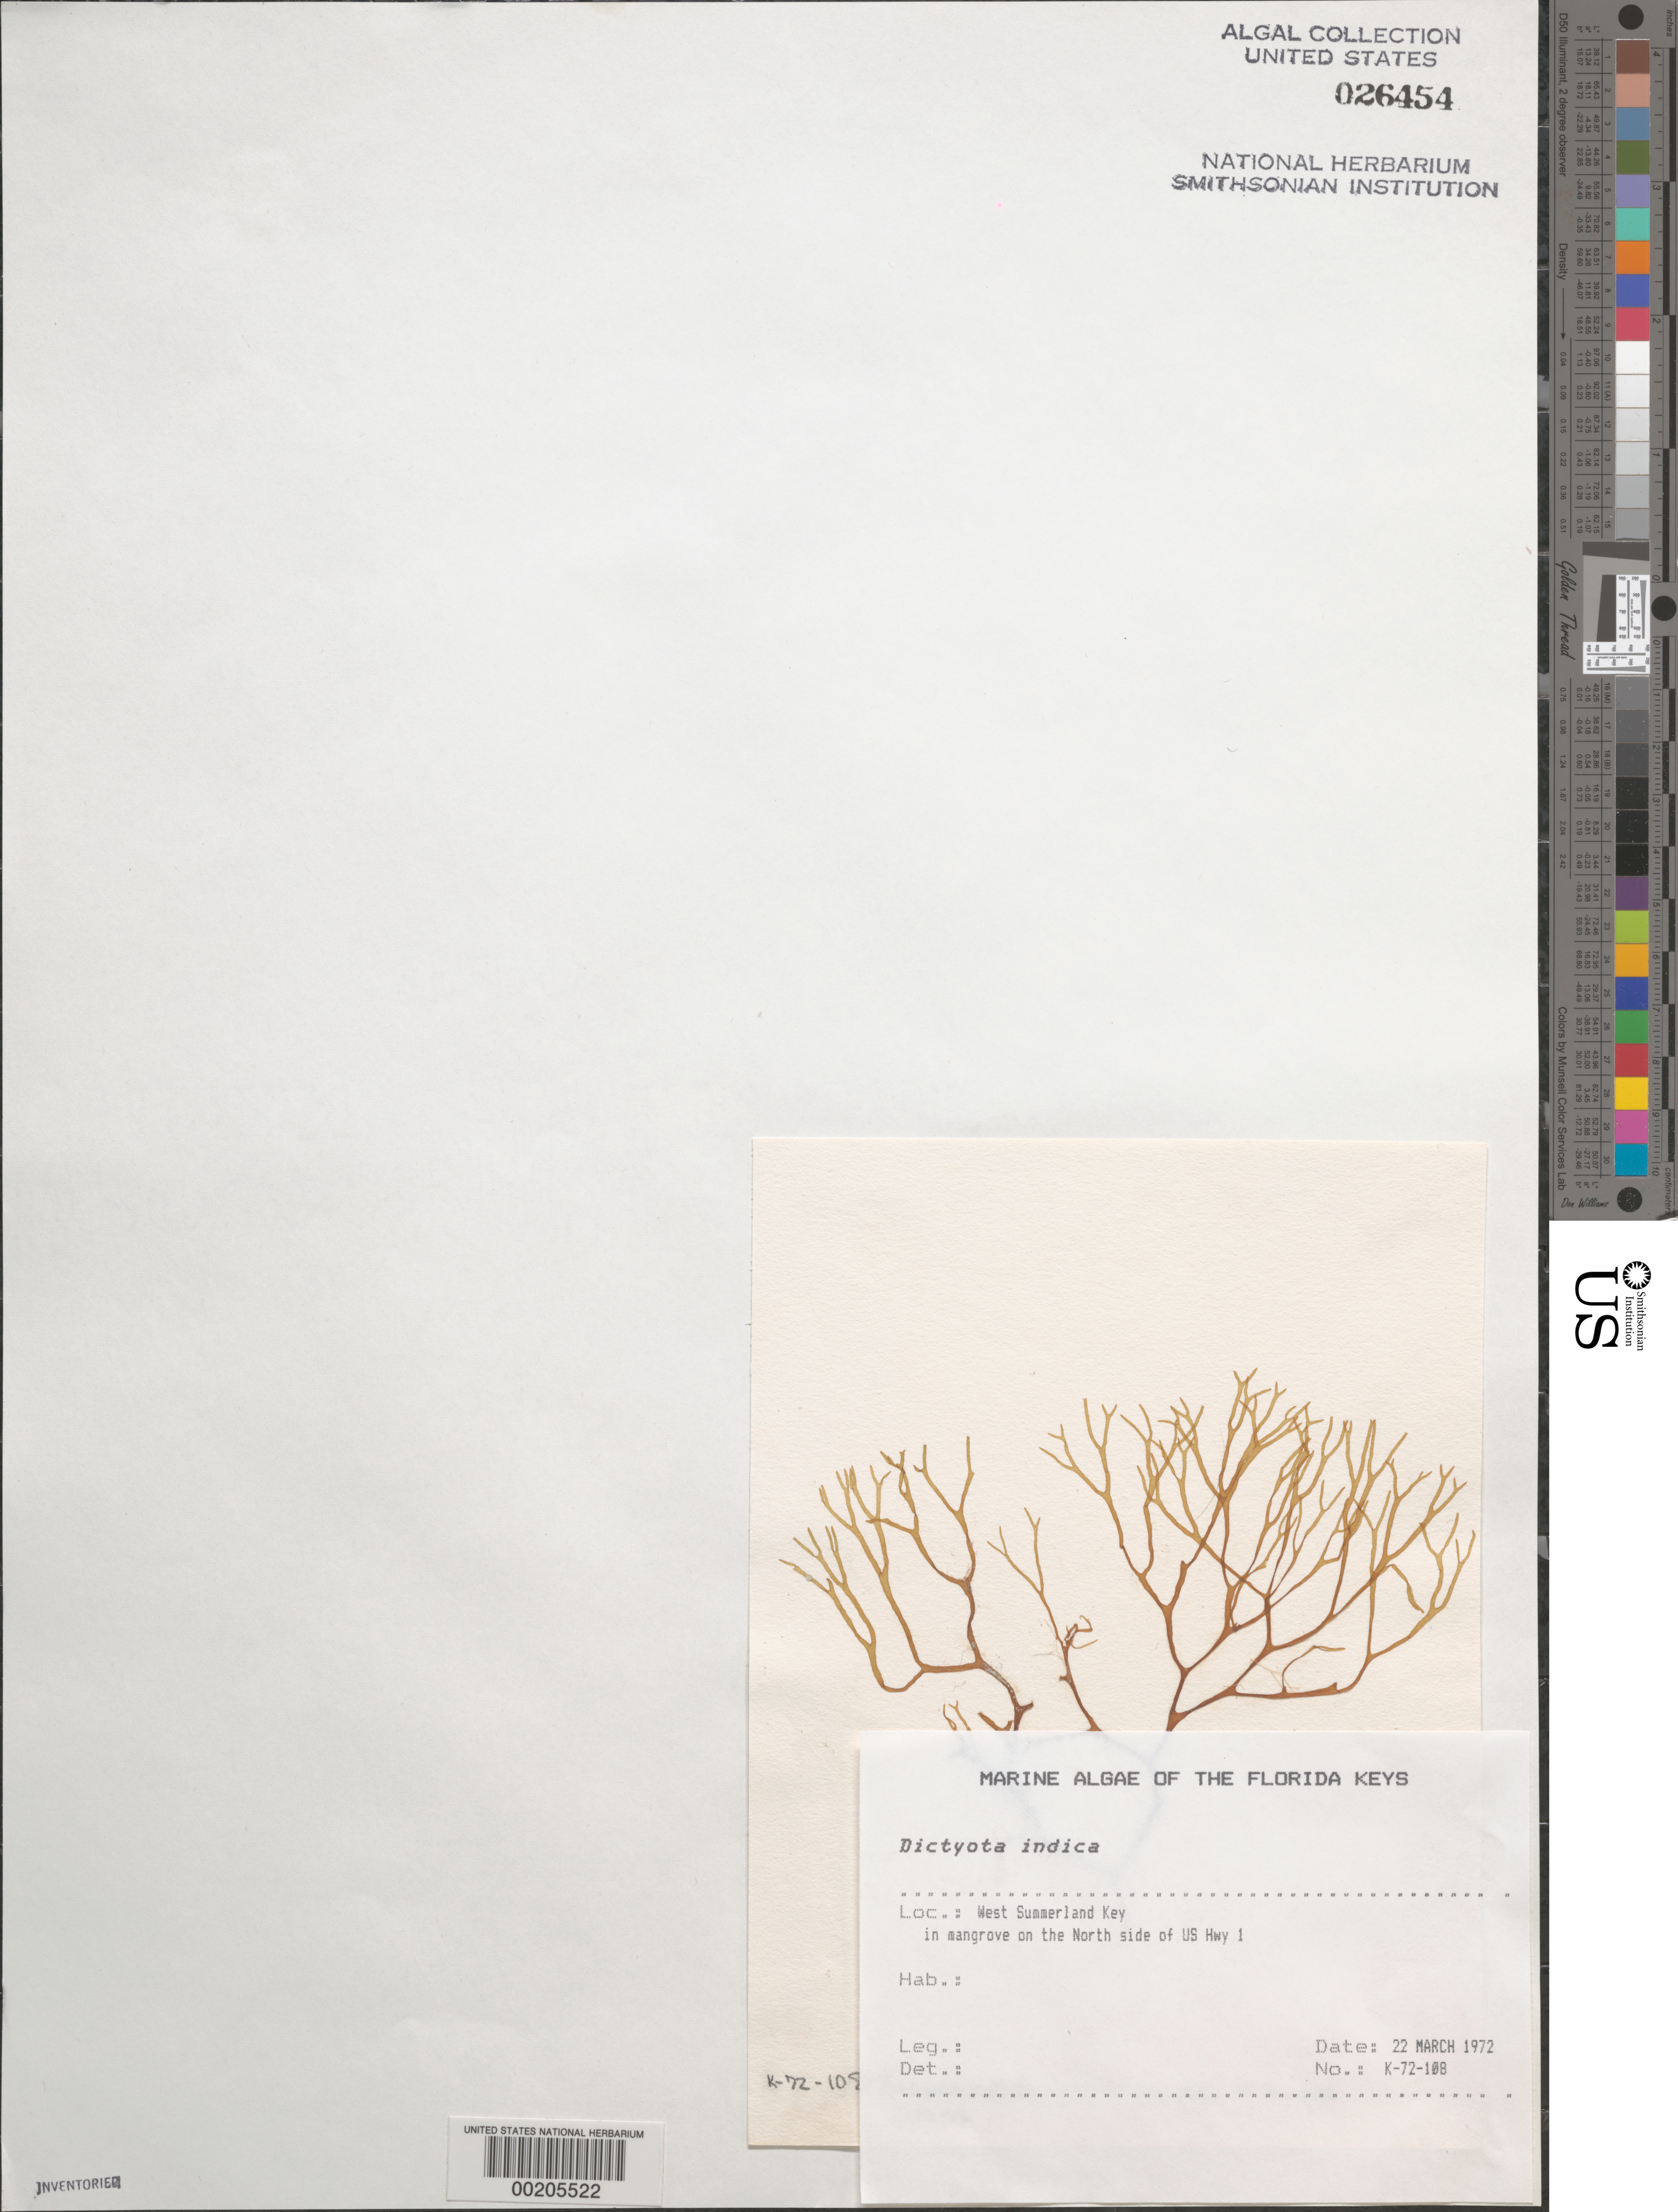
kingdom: Chromista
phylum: Ochrophyta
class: Phaeophyceae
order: Dictyotales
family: Dictyotaceae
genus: Dictyota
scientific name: Dictyota indica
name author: Anand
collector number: K-72-108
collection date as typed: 22 Mar 1972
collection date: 1972-03-22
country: United States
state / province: Florida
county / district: Monroe County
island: West Summerland Key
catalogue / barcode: US 26454